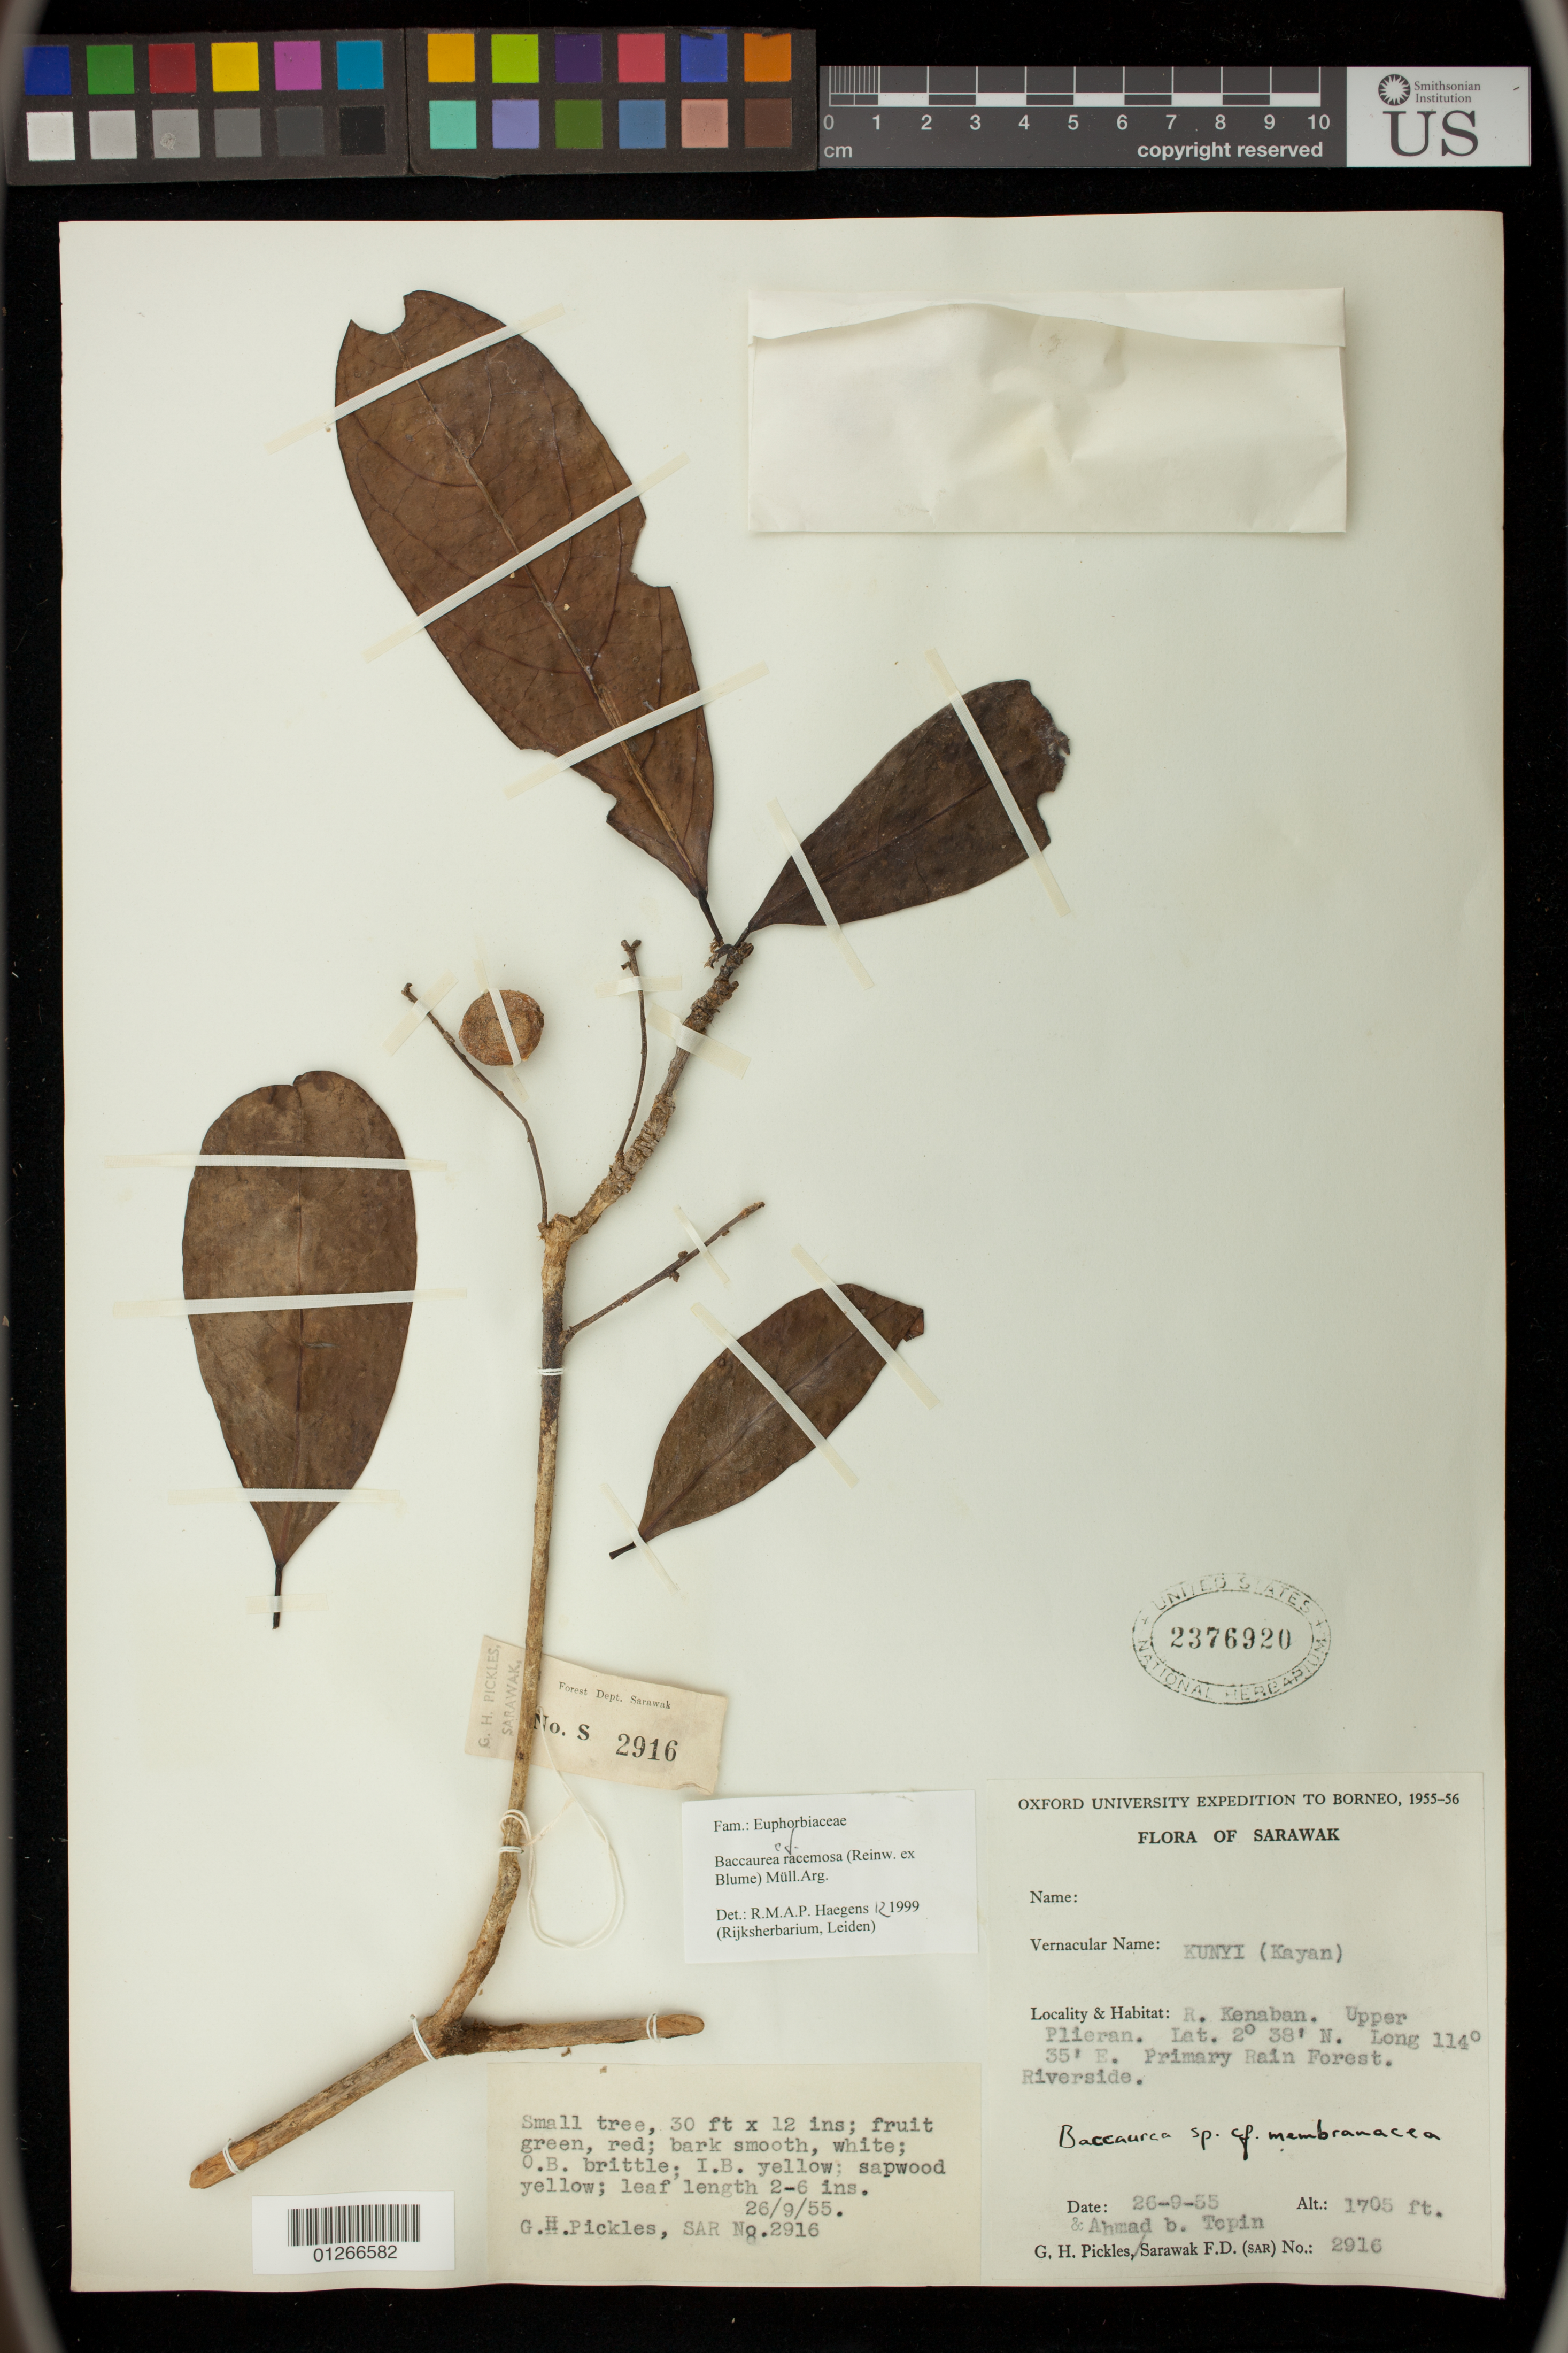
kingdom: Plantae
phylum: Tracheophyta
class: Magnoliopsida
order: Malpighiales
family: Phyllanthaceae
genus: Baccaurea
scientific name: Baccaurea racemosa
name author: (Reinw.) Müll. Arg.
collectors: G. Pickles & Ahmad bin Topin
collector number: SAR 2916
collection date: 1955-09-26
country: Malaysia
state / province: Sarawak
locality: R. Kenaban. Upper Plieran.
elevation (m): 520